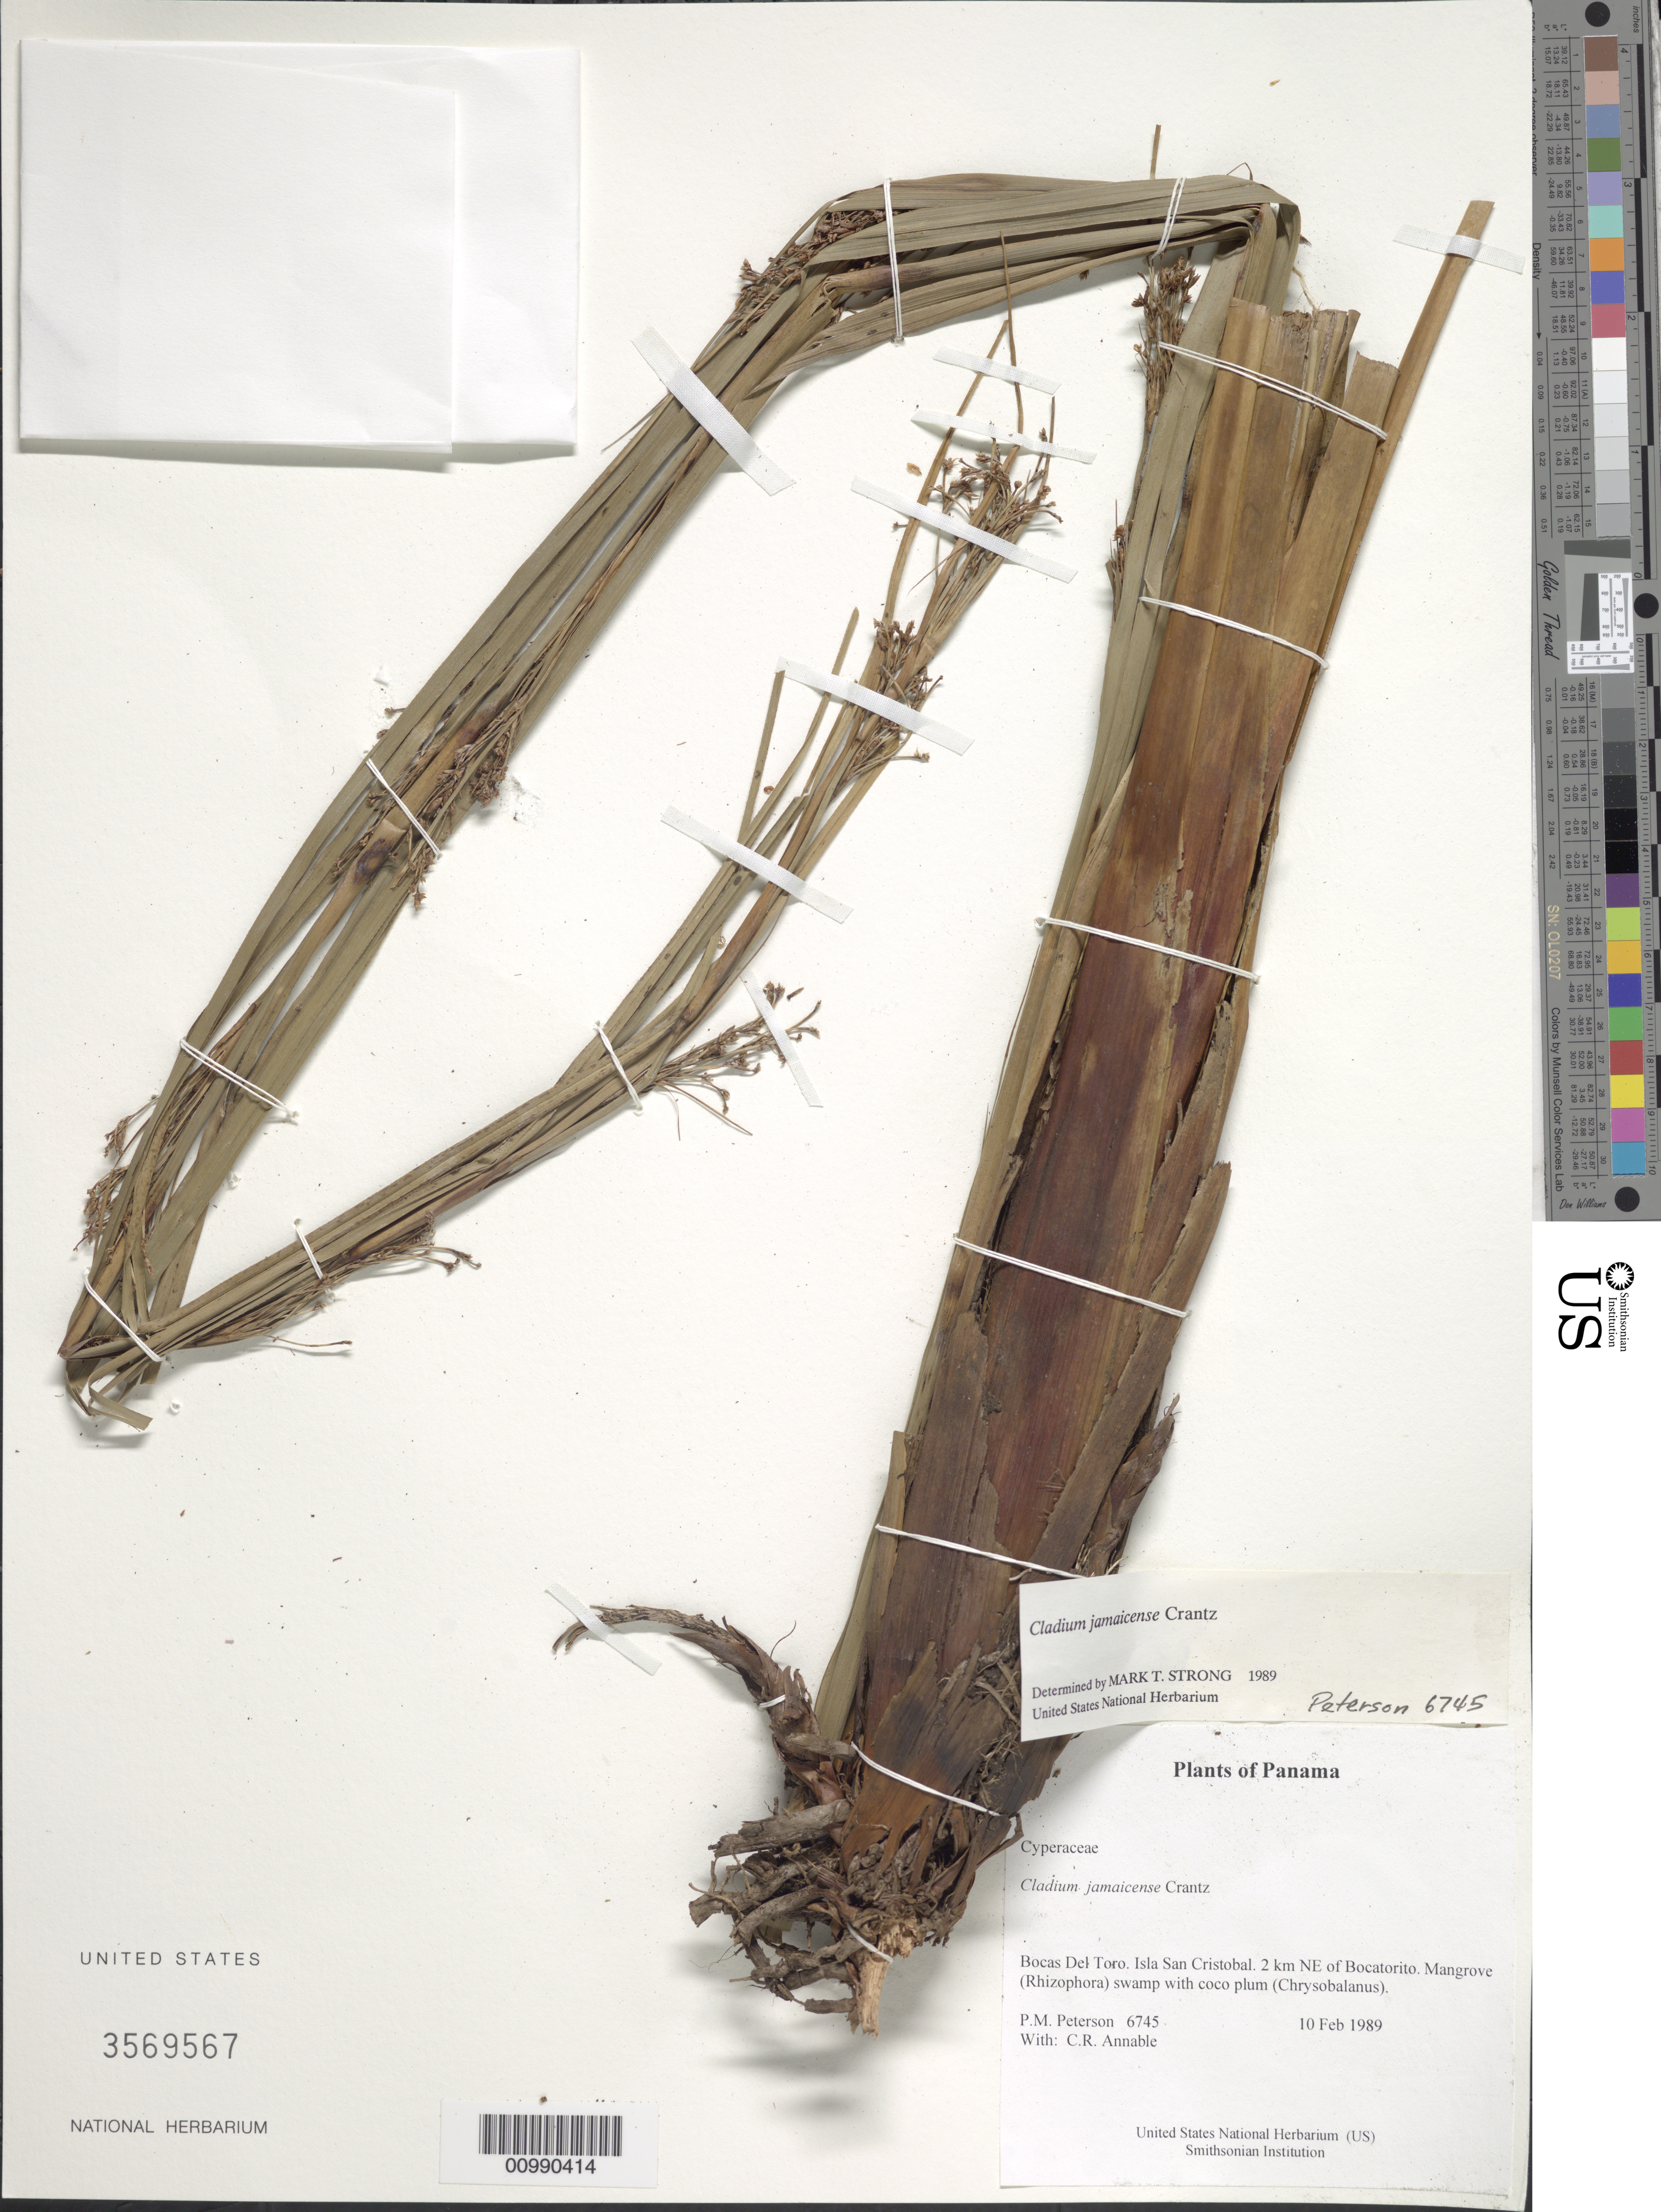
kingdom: Plantae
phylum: Tracheophyta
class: Liliopsida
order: Poales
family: Cyperaceae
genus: Cladium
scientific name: Cladium jamaicense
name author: Crantz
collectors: P. M. Peterson & C. R. Annable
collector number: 06745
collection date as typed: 10 Feb 1989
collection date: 1989-02-10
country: Panama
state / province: Bocas del Toro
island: San Cristobal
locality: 2 km NE of Bocatorito.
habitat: Mangrove (Rhizophora) swamp with coco plum (Chrysobalanus).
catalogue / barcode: US 3569567